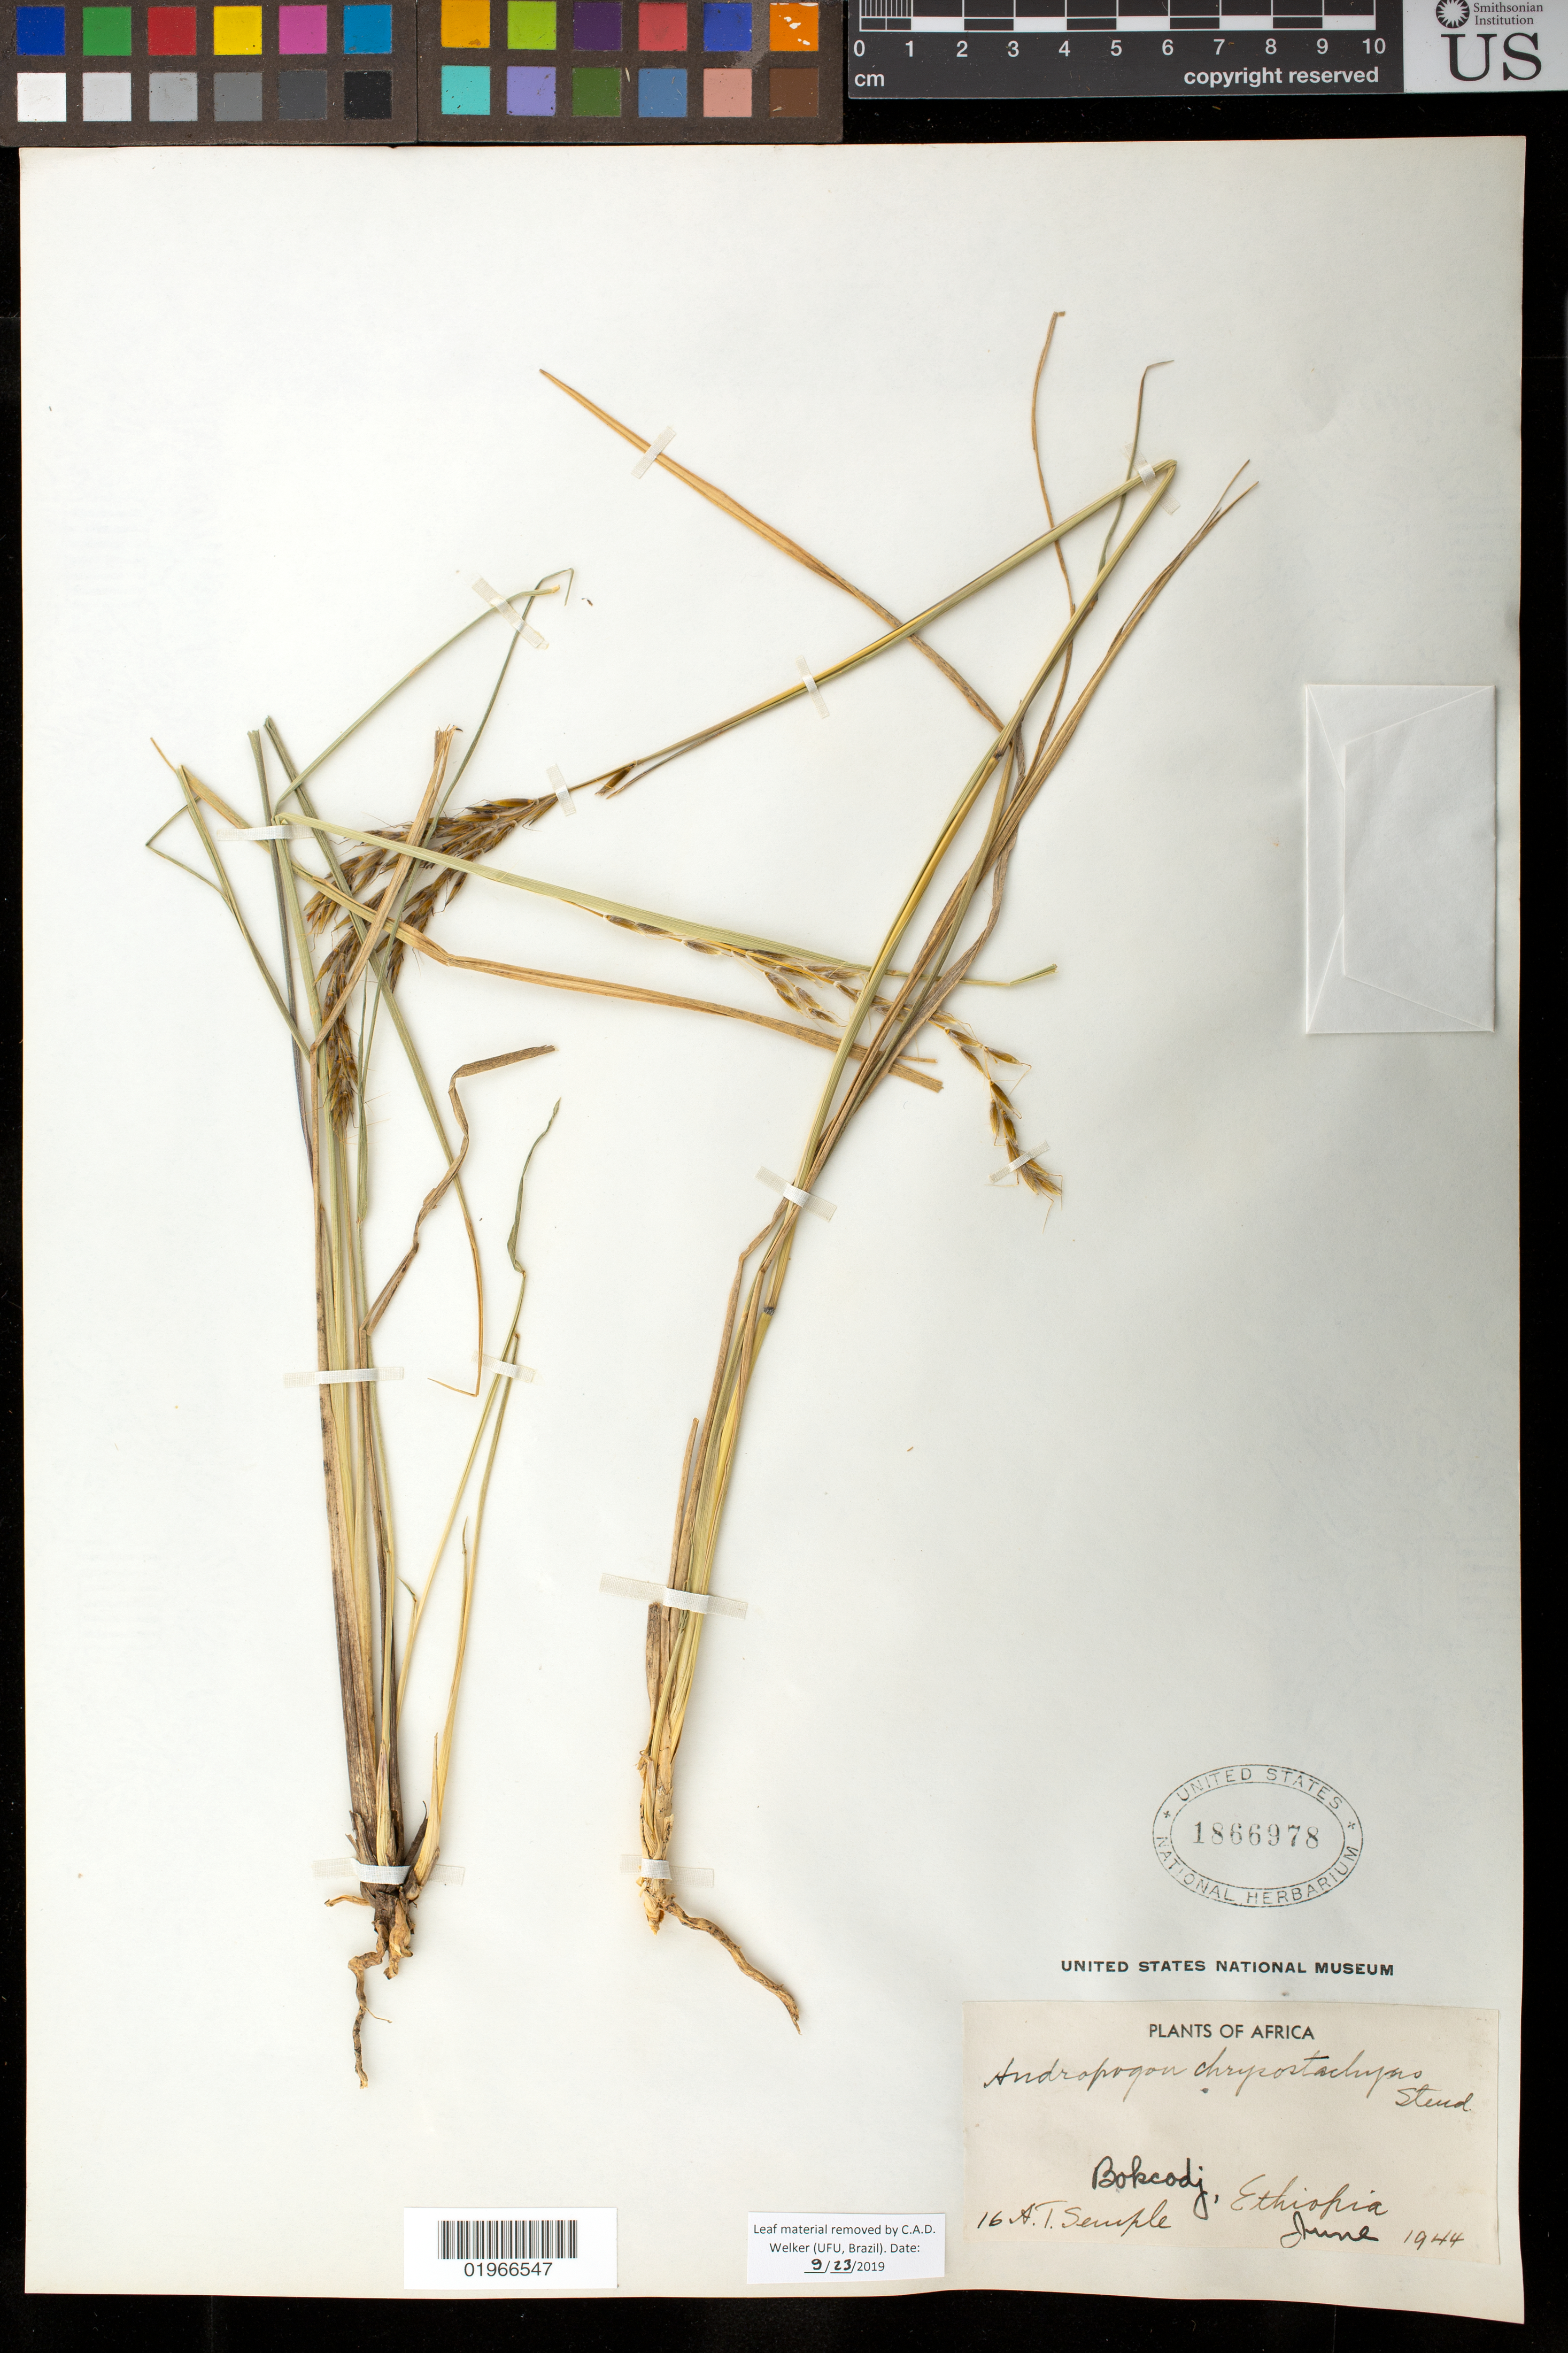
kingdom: Plantae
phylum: Tracheophyta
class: Liliopsida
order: Poales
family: Poaceae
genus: Andropogon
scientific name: Andropogon chrysostachyus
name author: Steud.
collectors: A. Semple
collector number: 16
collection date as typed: Jun 1944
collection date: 1944-06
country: Ethiopia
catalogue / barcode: US 1866978